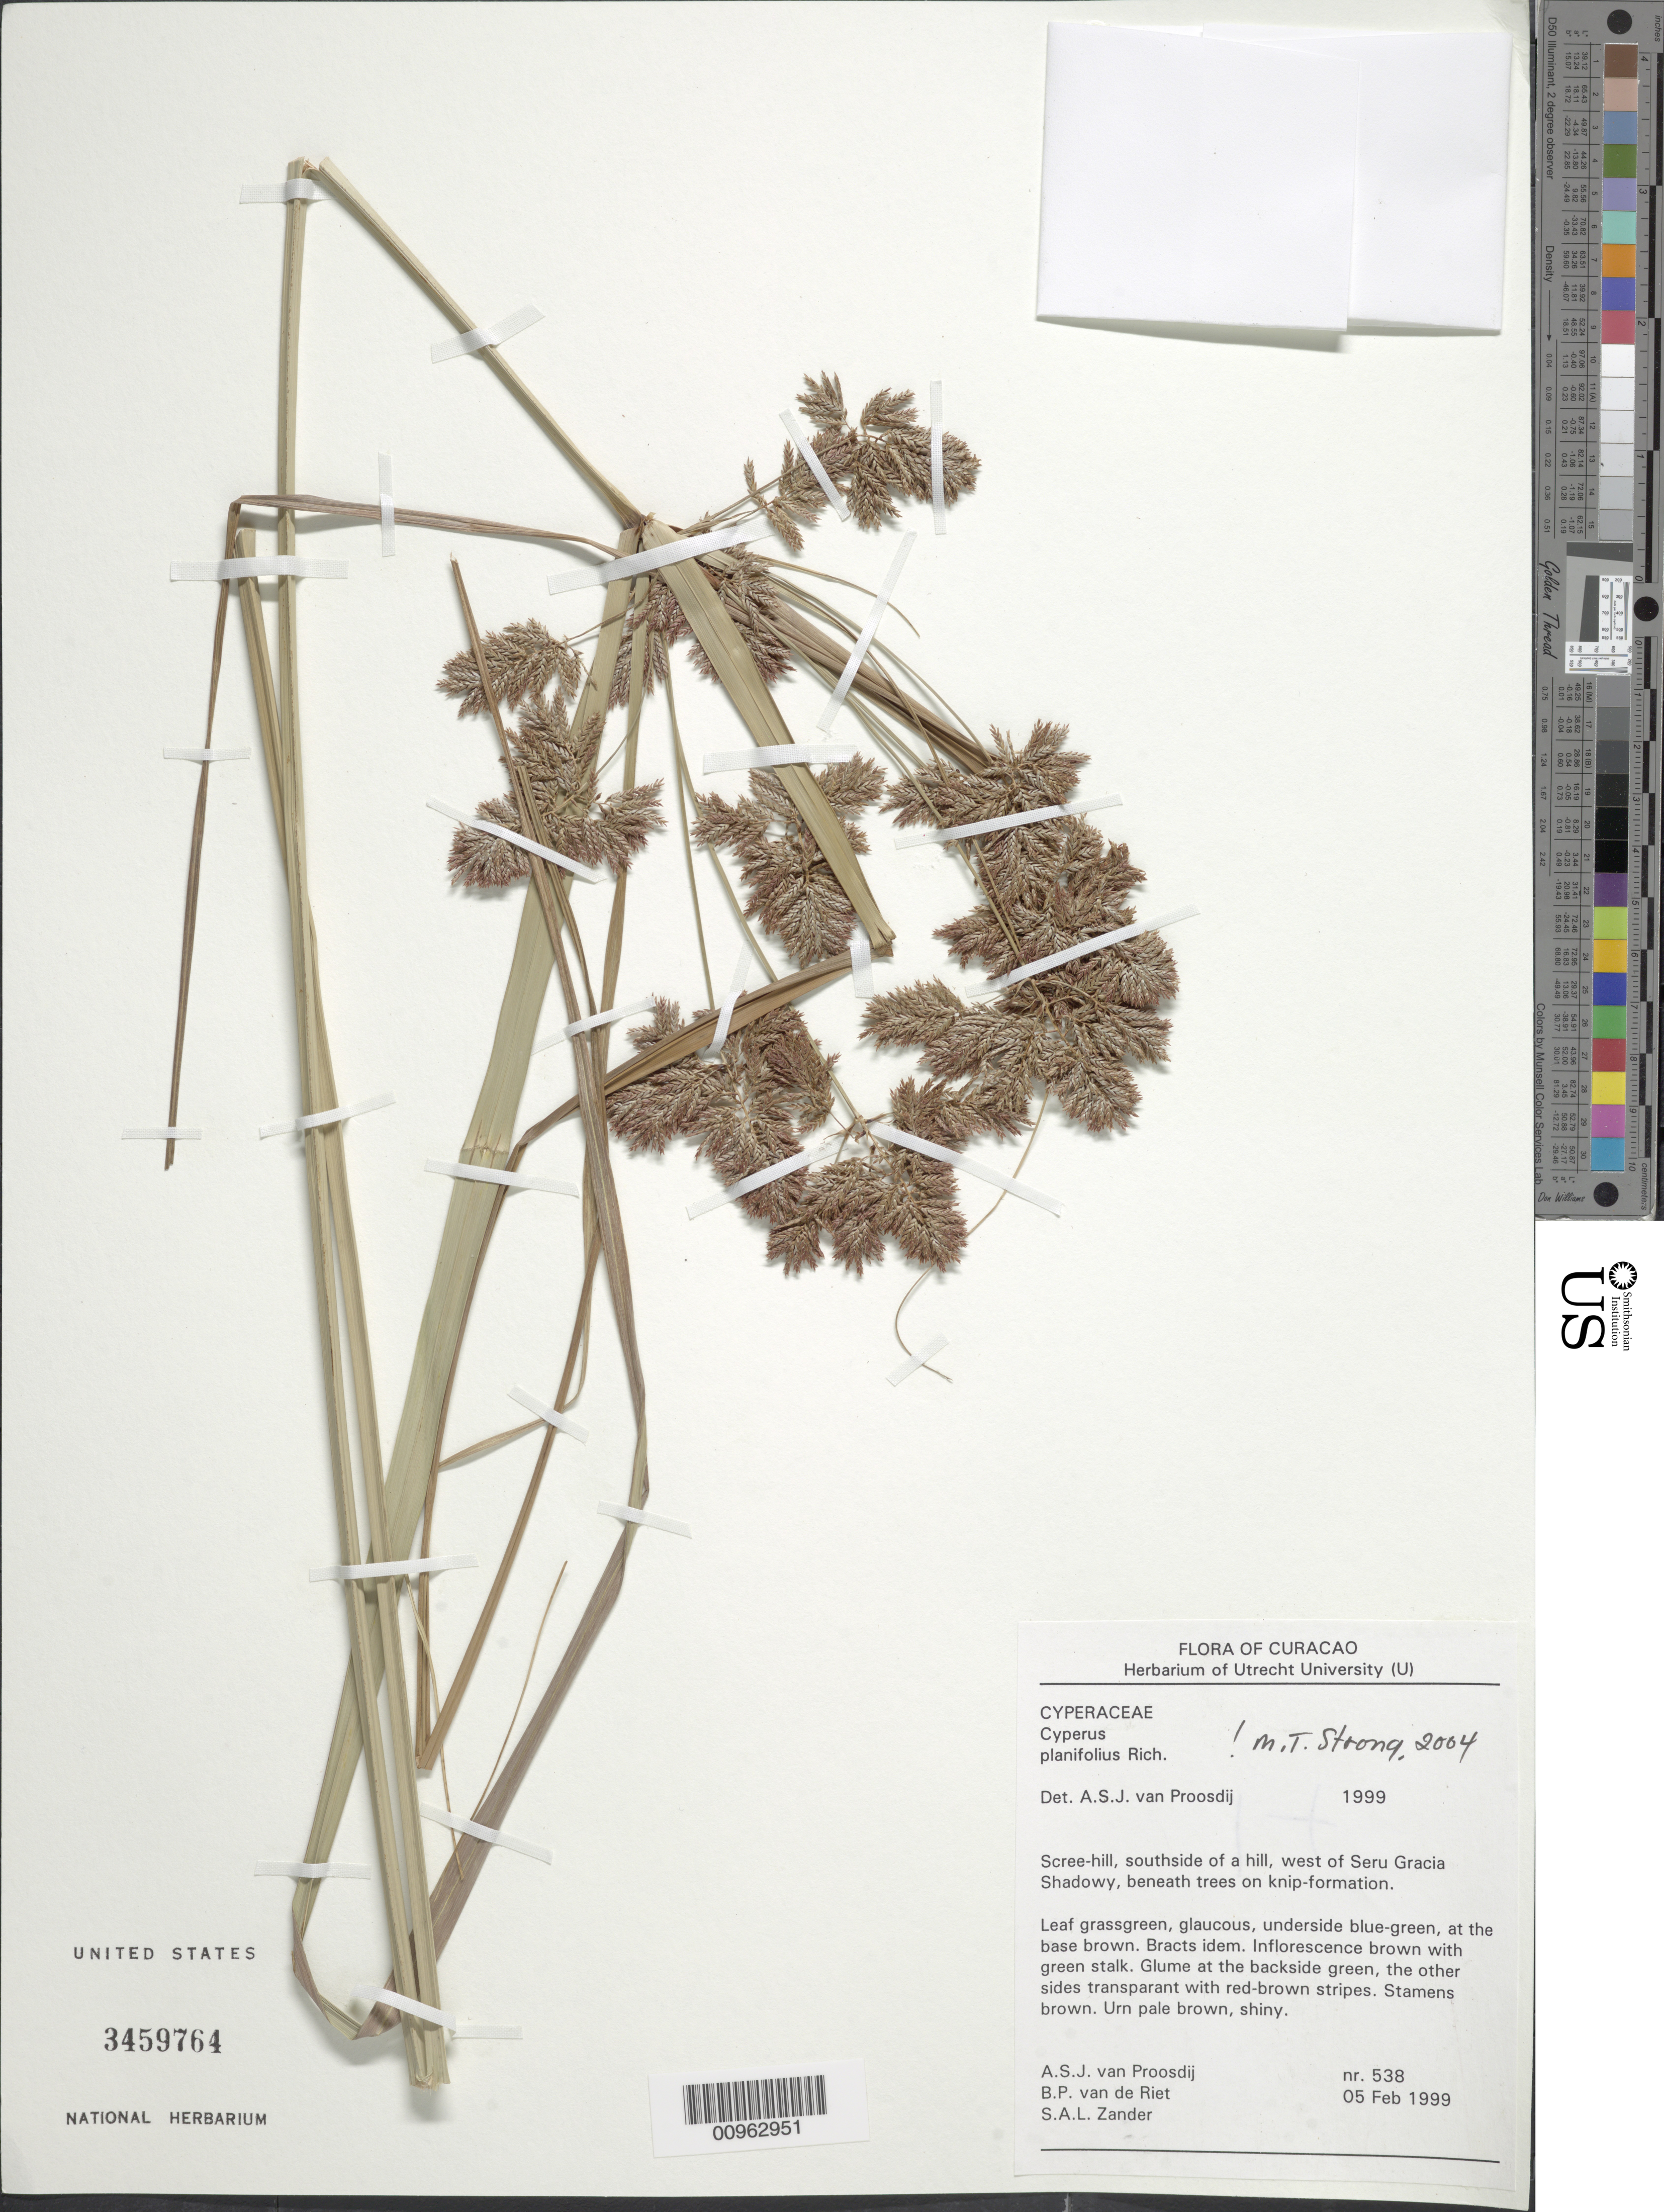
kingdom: Plantae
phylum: Tracheophyta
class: Liliopsida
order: Poales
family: Cyperaceae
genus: Cyperus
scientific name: Cyperus planifolius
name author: Rich.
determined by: Strong, M. T., (US), Smithsonian Institution - National Museum of Natural History (UNITED STATES)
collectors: A. Proosdij, B. Riet & S. Zander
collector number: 538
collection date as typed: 05 Feb 1999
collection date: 1999-02-05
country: Curaçao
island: Curaçao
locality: Scree-hill, southside of a hill, west of Seru Gracia Shadowy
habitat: Beneath trees on knip-formation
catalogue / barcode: US 3459764